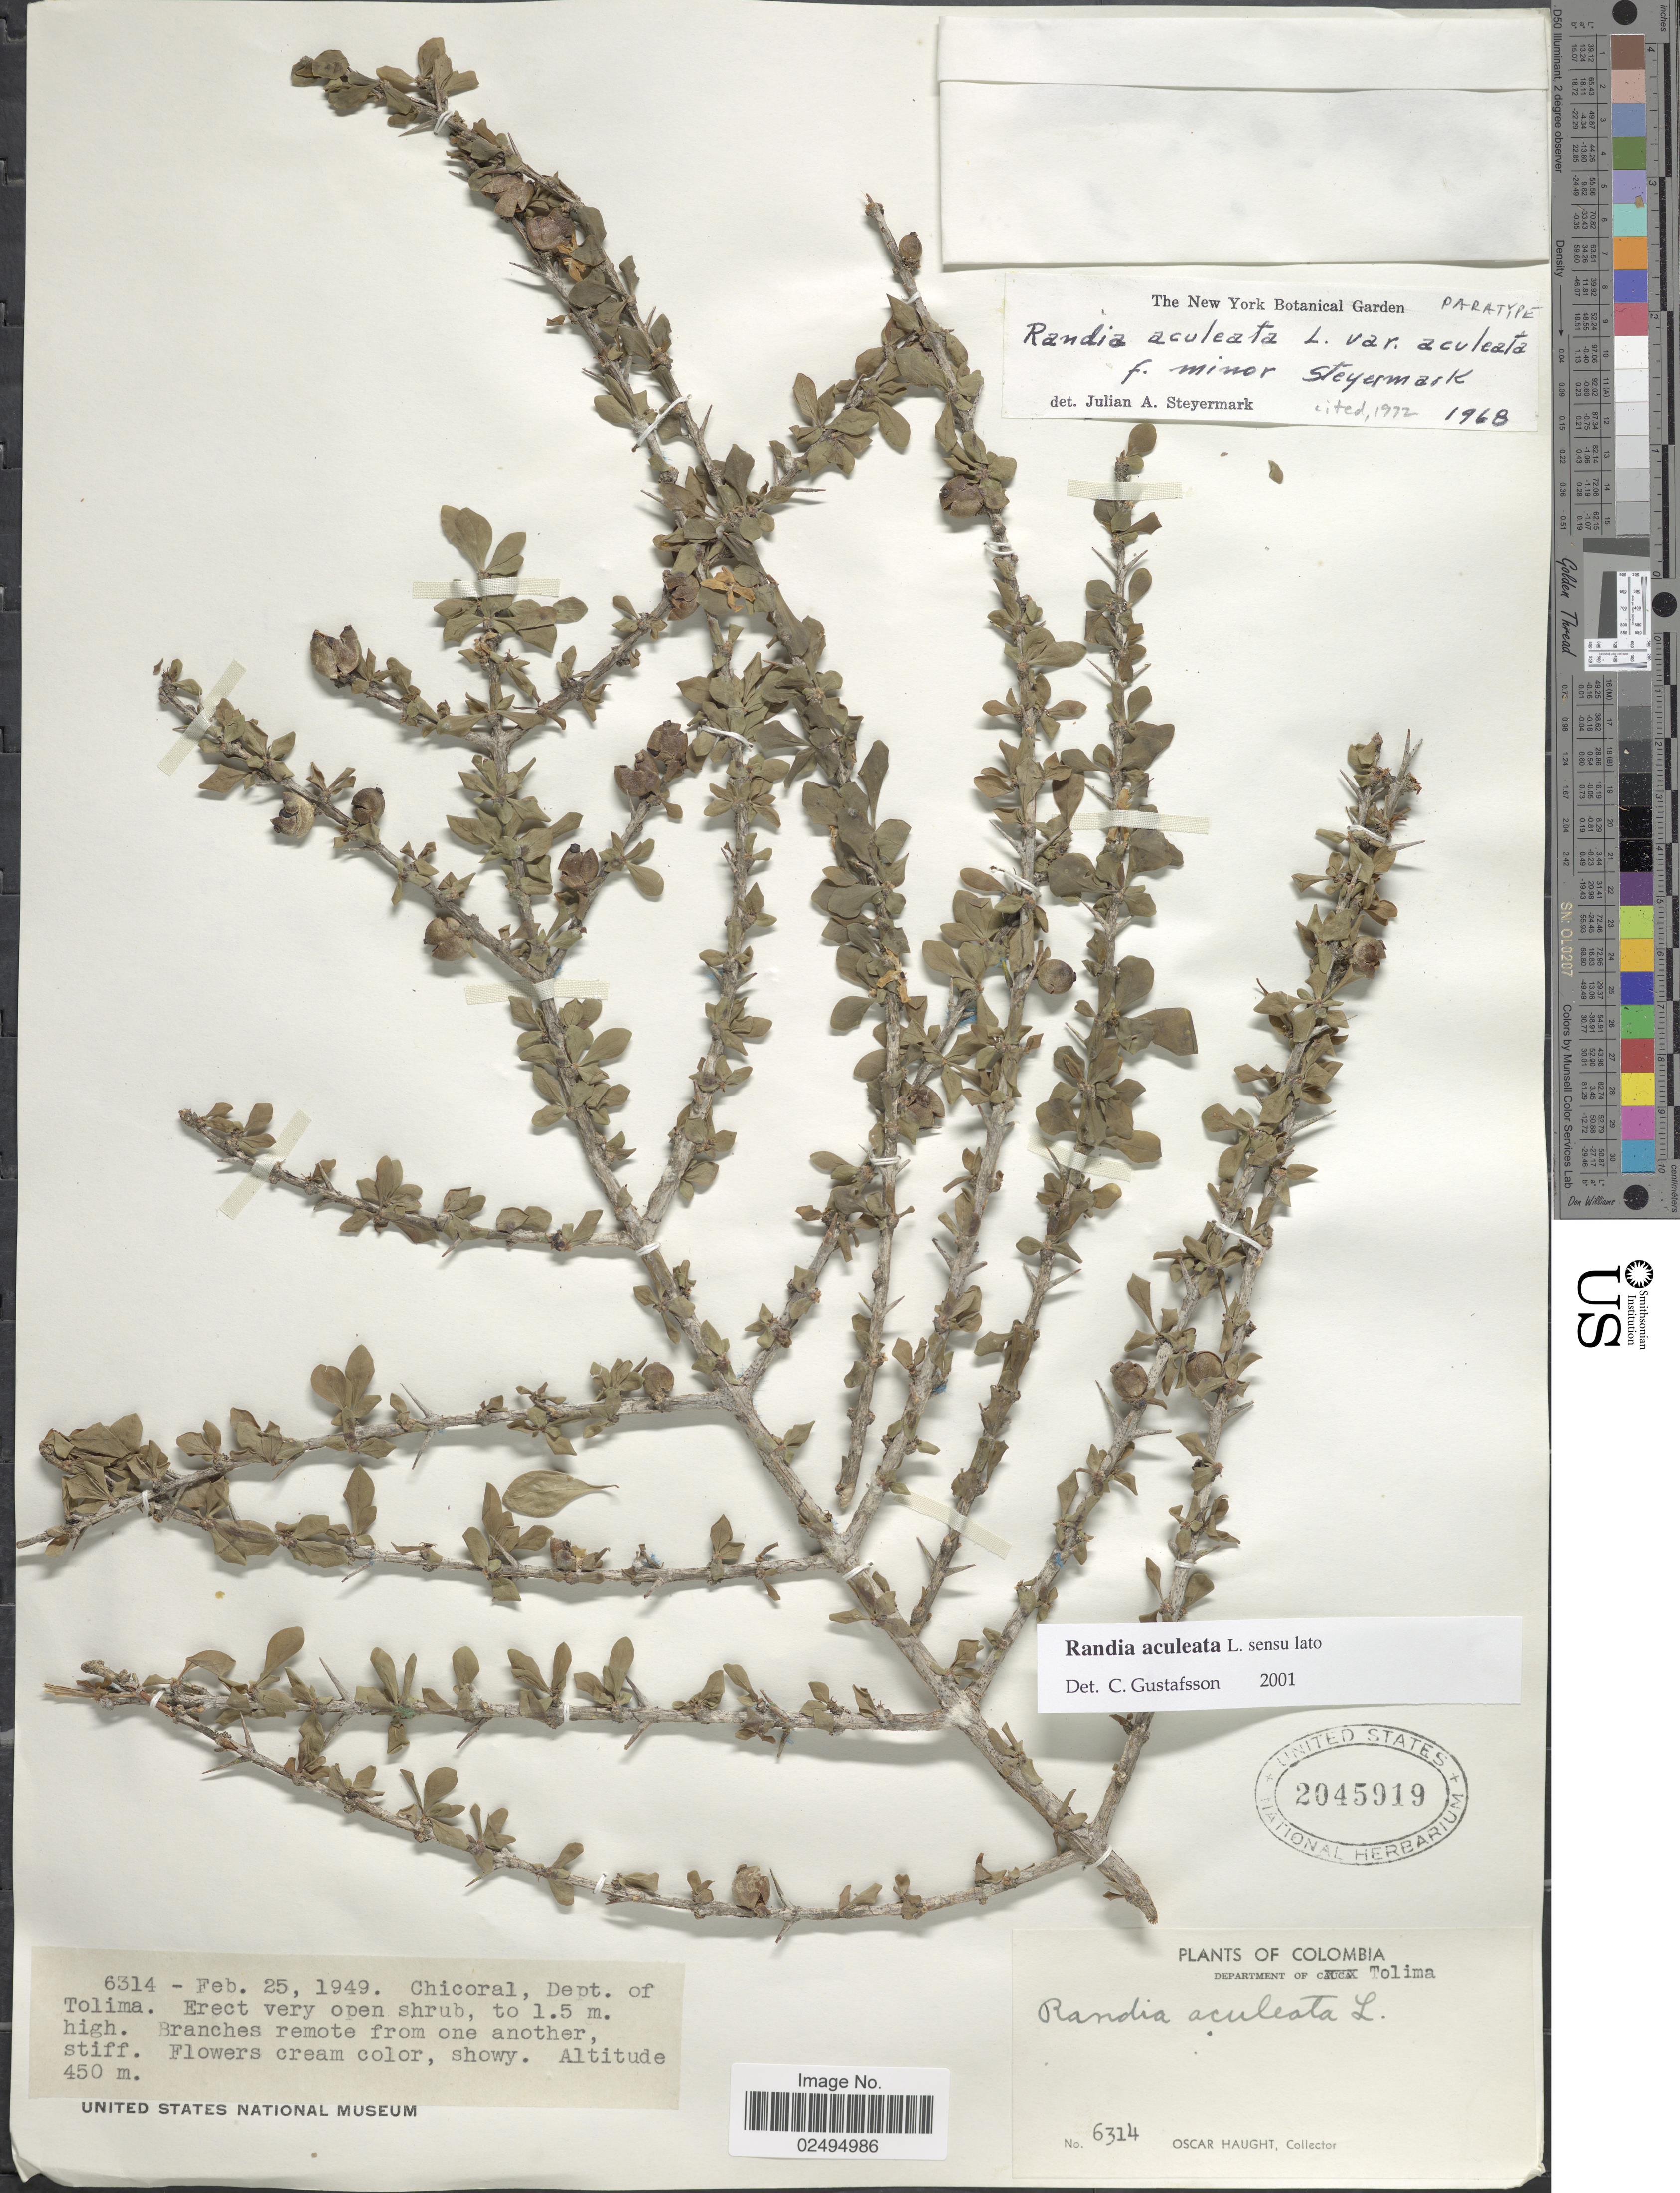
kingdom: Plantae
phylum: Tracheophyta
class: Magnoliopsida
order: Gentianales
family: Rubiaceae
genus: Randia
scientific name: Randia aculeata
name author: L.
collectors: O. L. Haught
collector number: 6314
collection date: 1949-02-25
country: Colombia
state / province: Tolima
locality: Chicoral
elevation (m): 450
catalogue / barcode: US 2045919